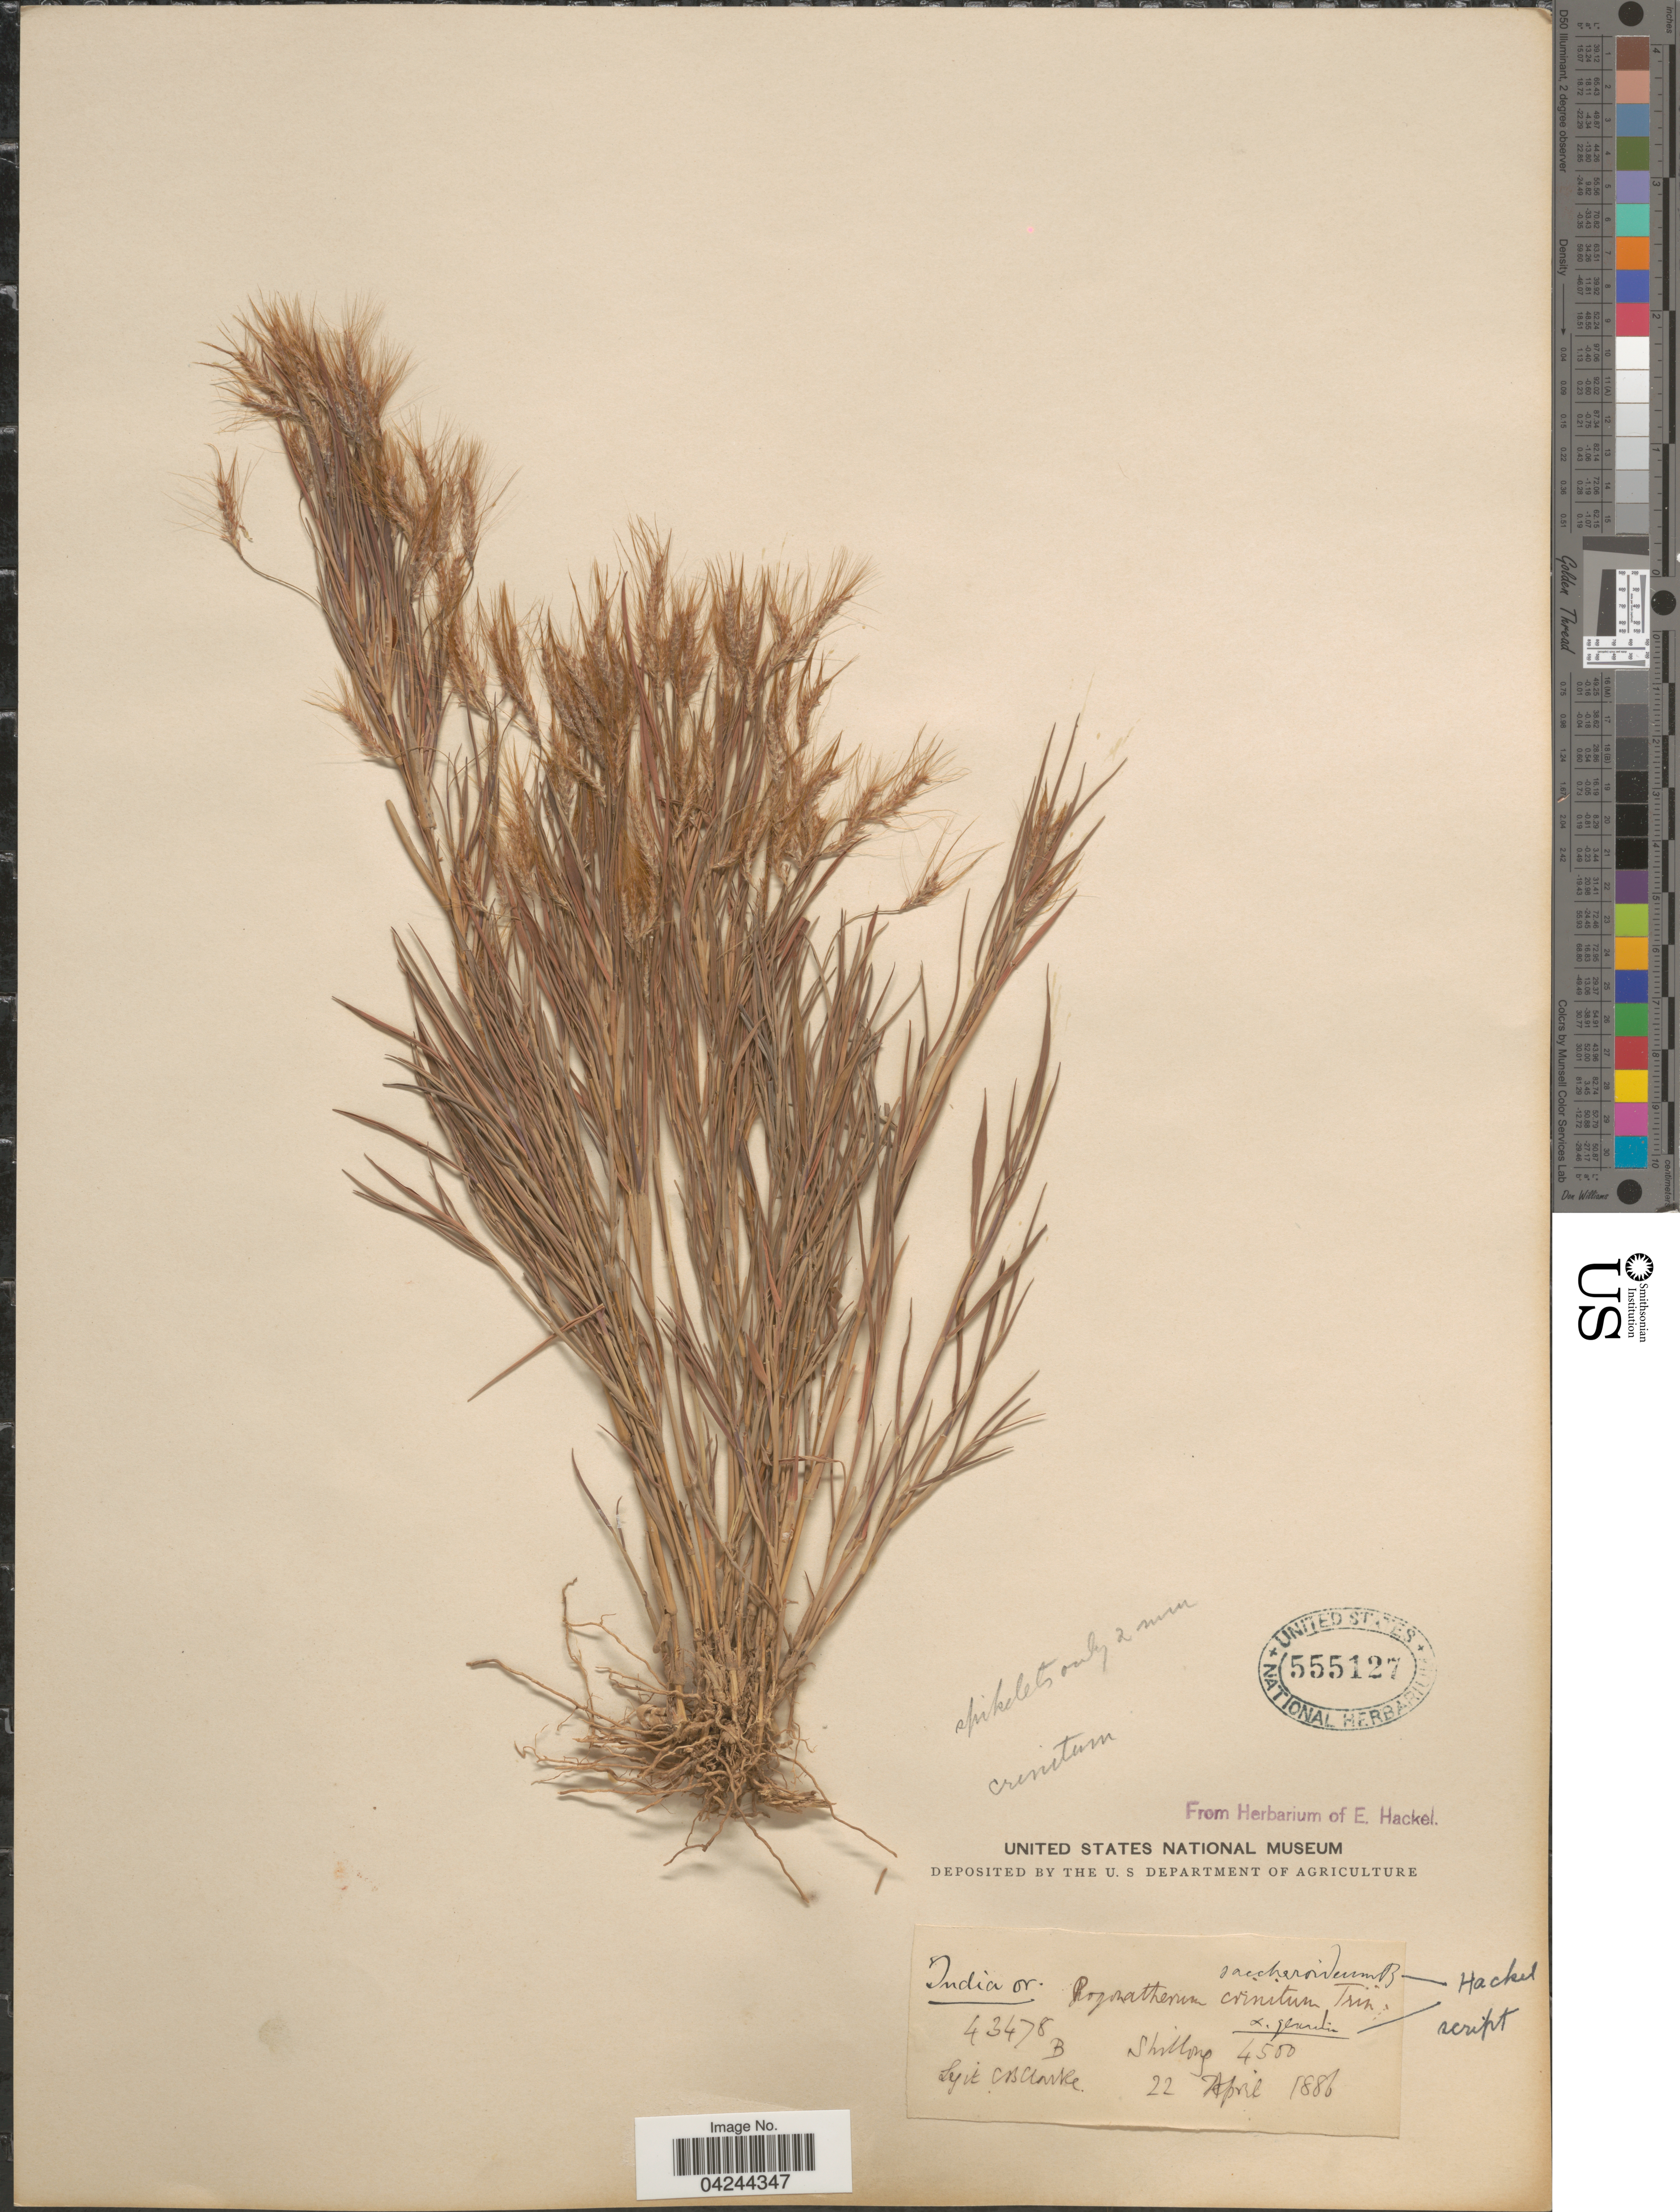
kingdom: Plantae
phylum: Tracheophyta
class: Liliopsida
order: Poales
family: Poaceae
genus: Pogonatherum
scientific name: Pogonatherum crinitum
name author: (Thunb.) Kunth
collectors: C. B. Clarke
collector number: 43478B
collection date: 1886-04-22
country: India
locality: Shillong.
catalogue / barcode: US 555127